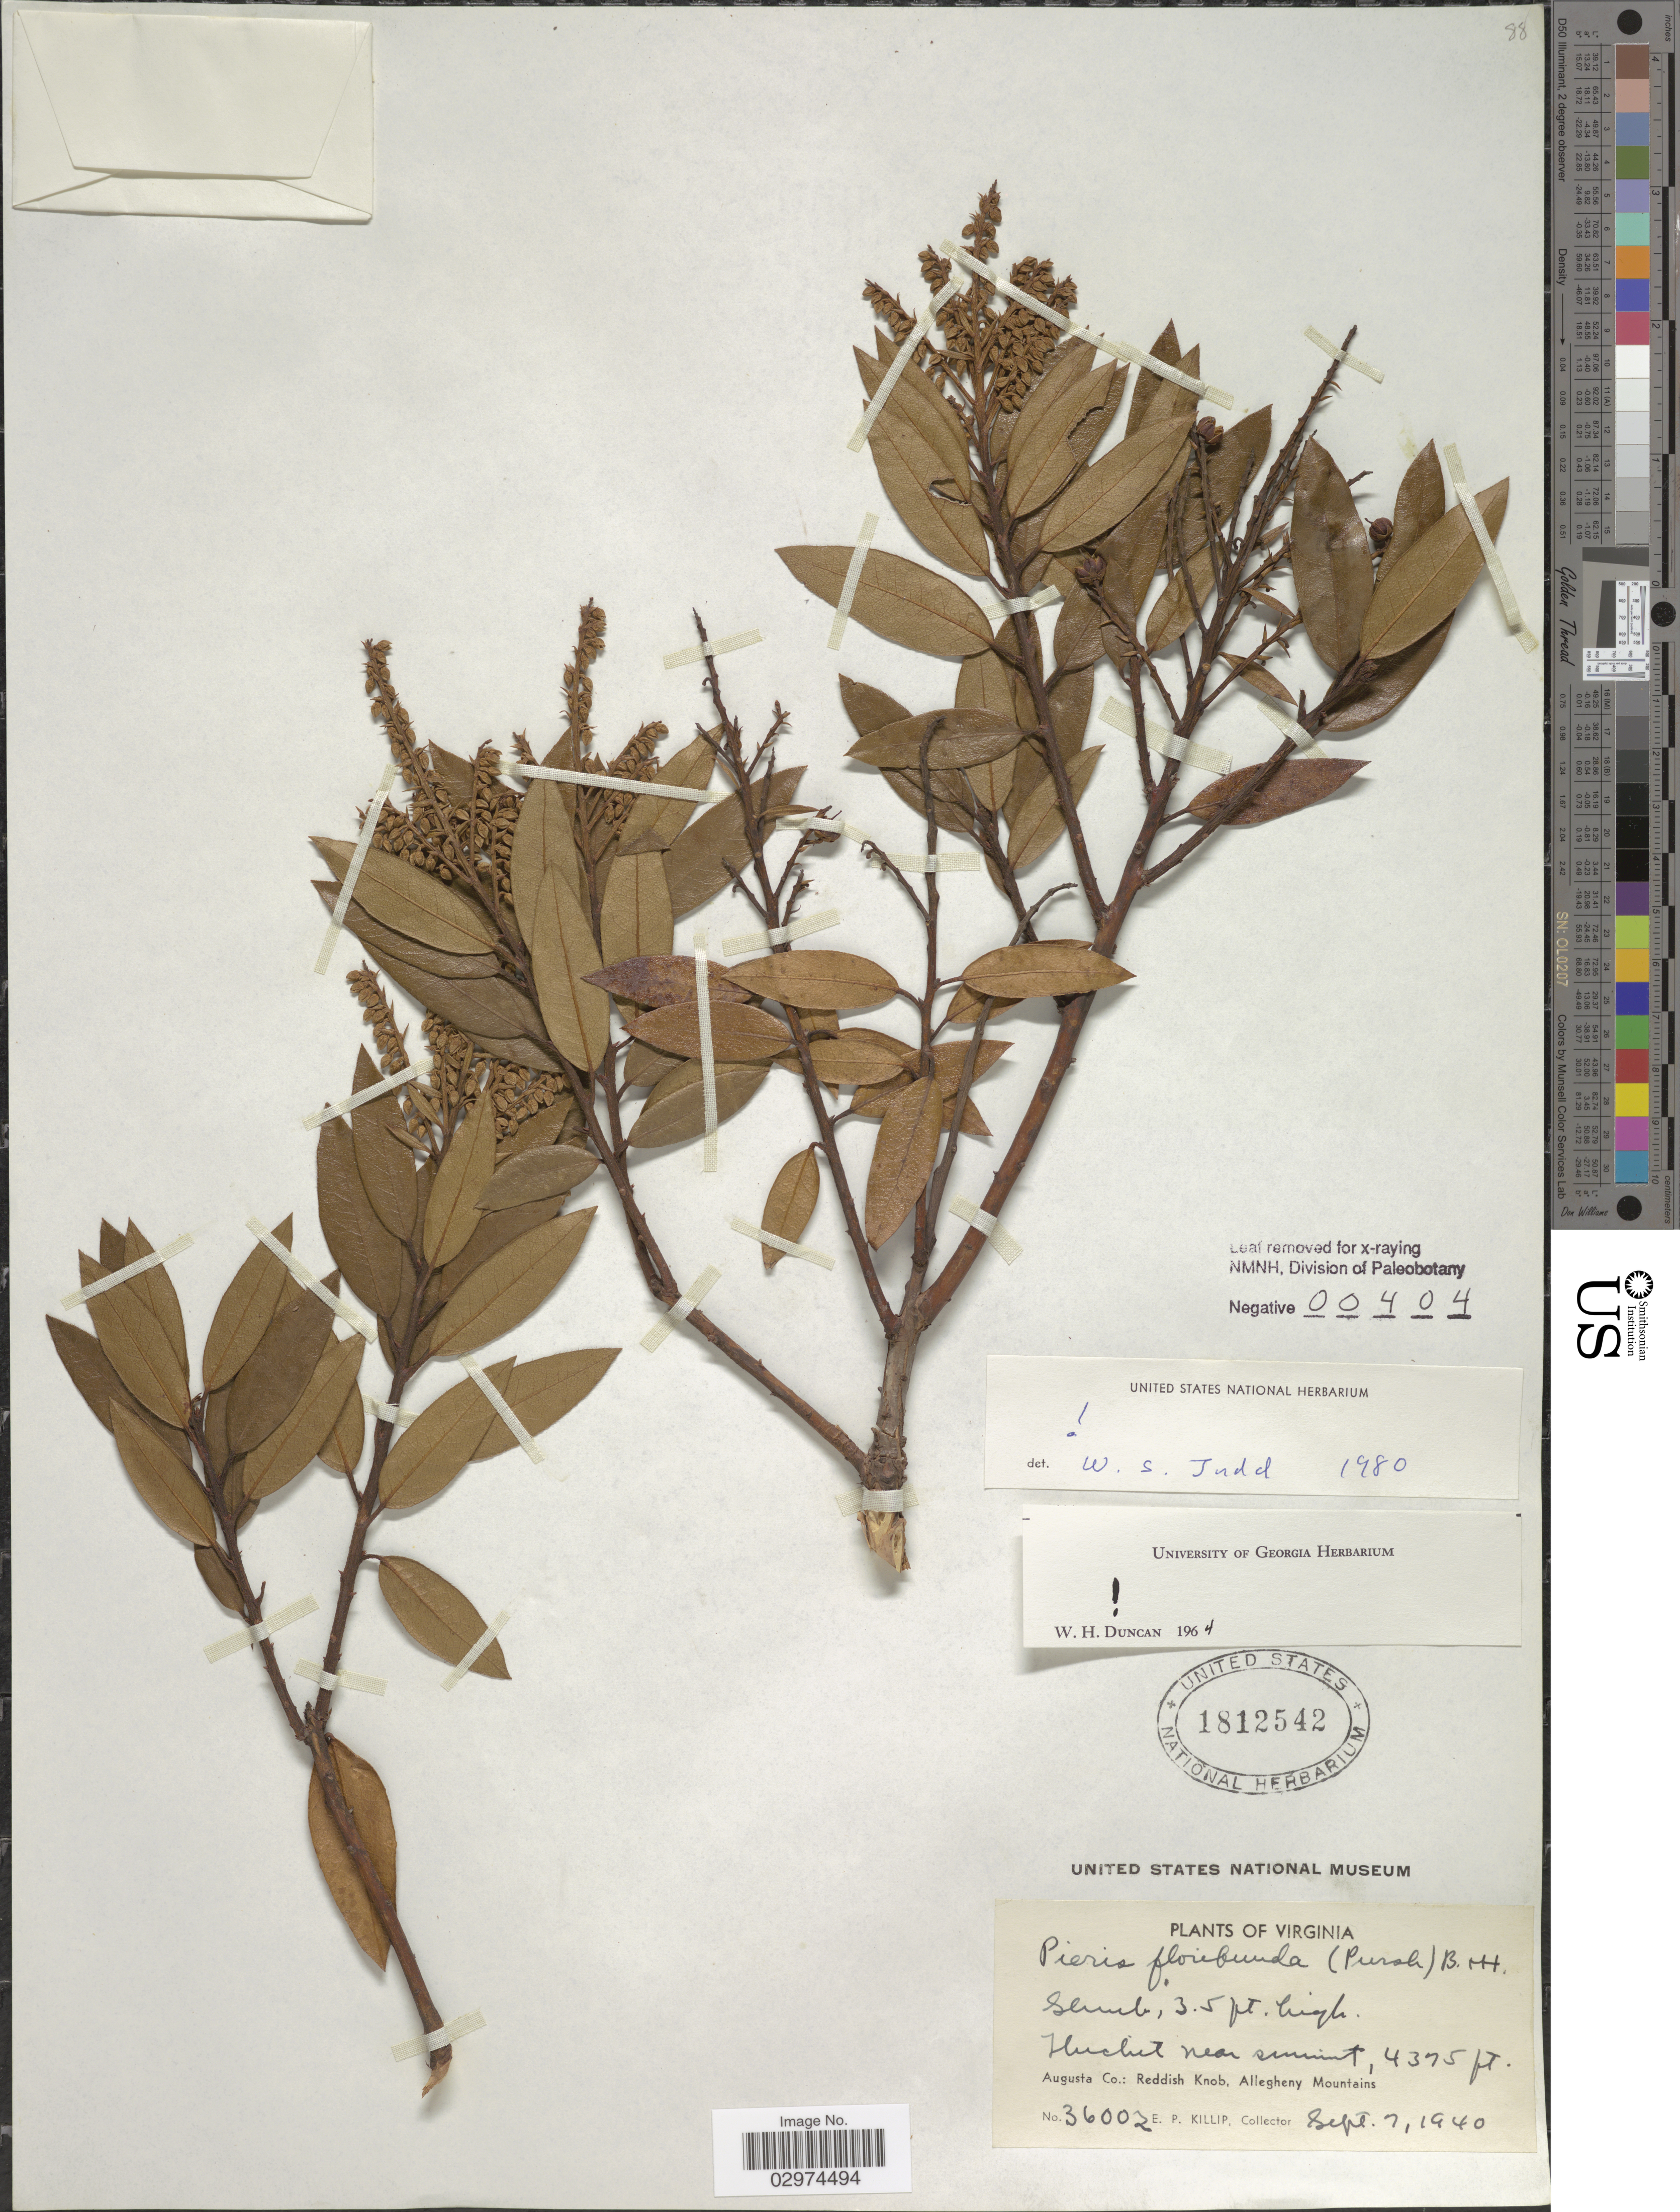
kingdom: Plantae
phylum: Tracheophyta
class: Magnoliopsida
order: Ericales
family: Ericaceae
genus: Pieris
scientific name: Pieris floribunda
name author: (Pursh) Benth. & Hook. f.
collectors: E. P. Killip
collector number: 3600z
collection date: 1940-09-07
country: United States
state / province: Virginia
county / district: Augusta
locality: Thicket near summit, Augusta Co.: Reddish Knob, Allegheny Mountains.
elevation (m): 1334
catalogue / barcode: US 1812542